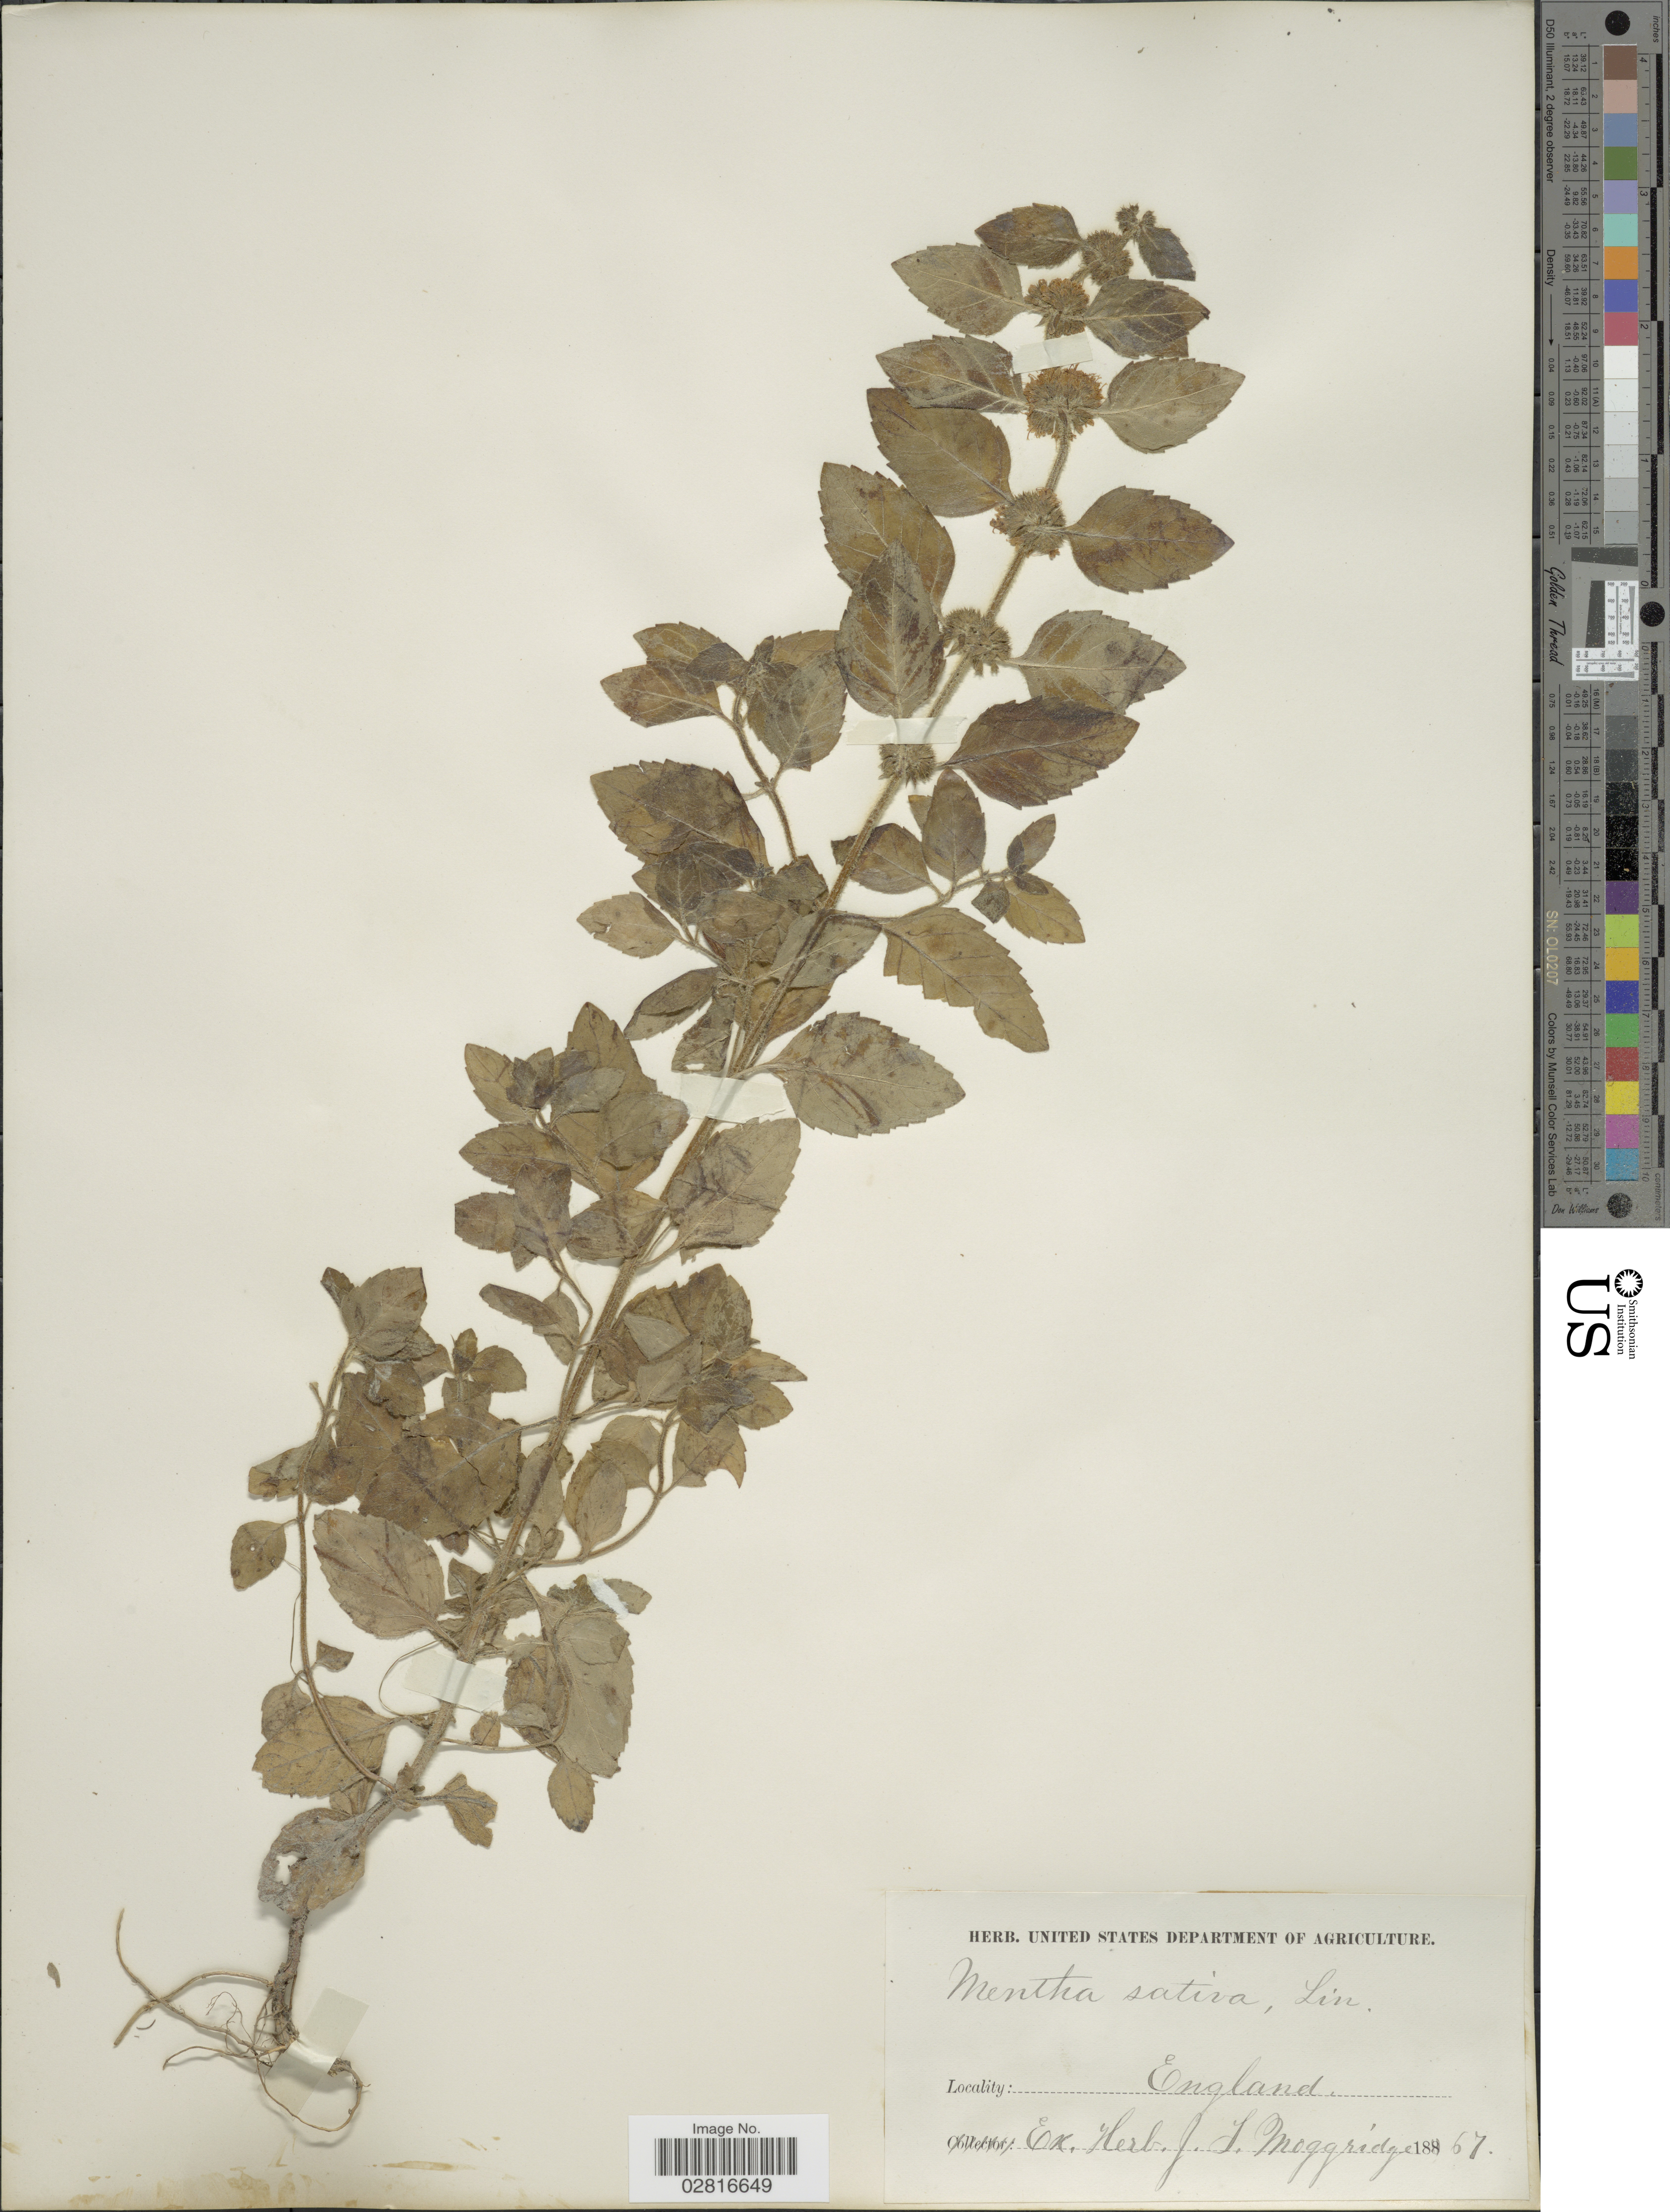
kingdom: Plantae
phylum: Tracheophyta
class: Magnoliopsida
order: Lamiales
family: Lamiaceae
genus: Mentha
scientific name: Mentha x sativa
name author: L.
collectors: ex herb. J.T. Moggridge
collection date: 1867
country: United Kingdom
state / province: England